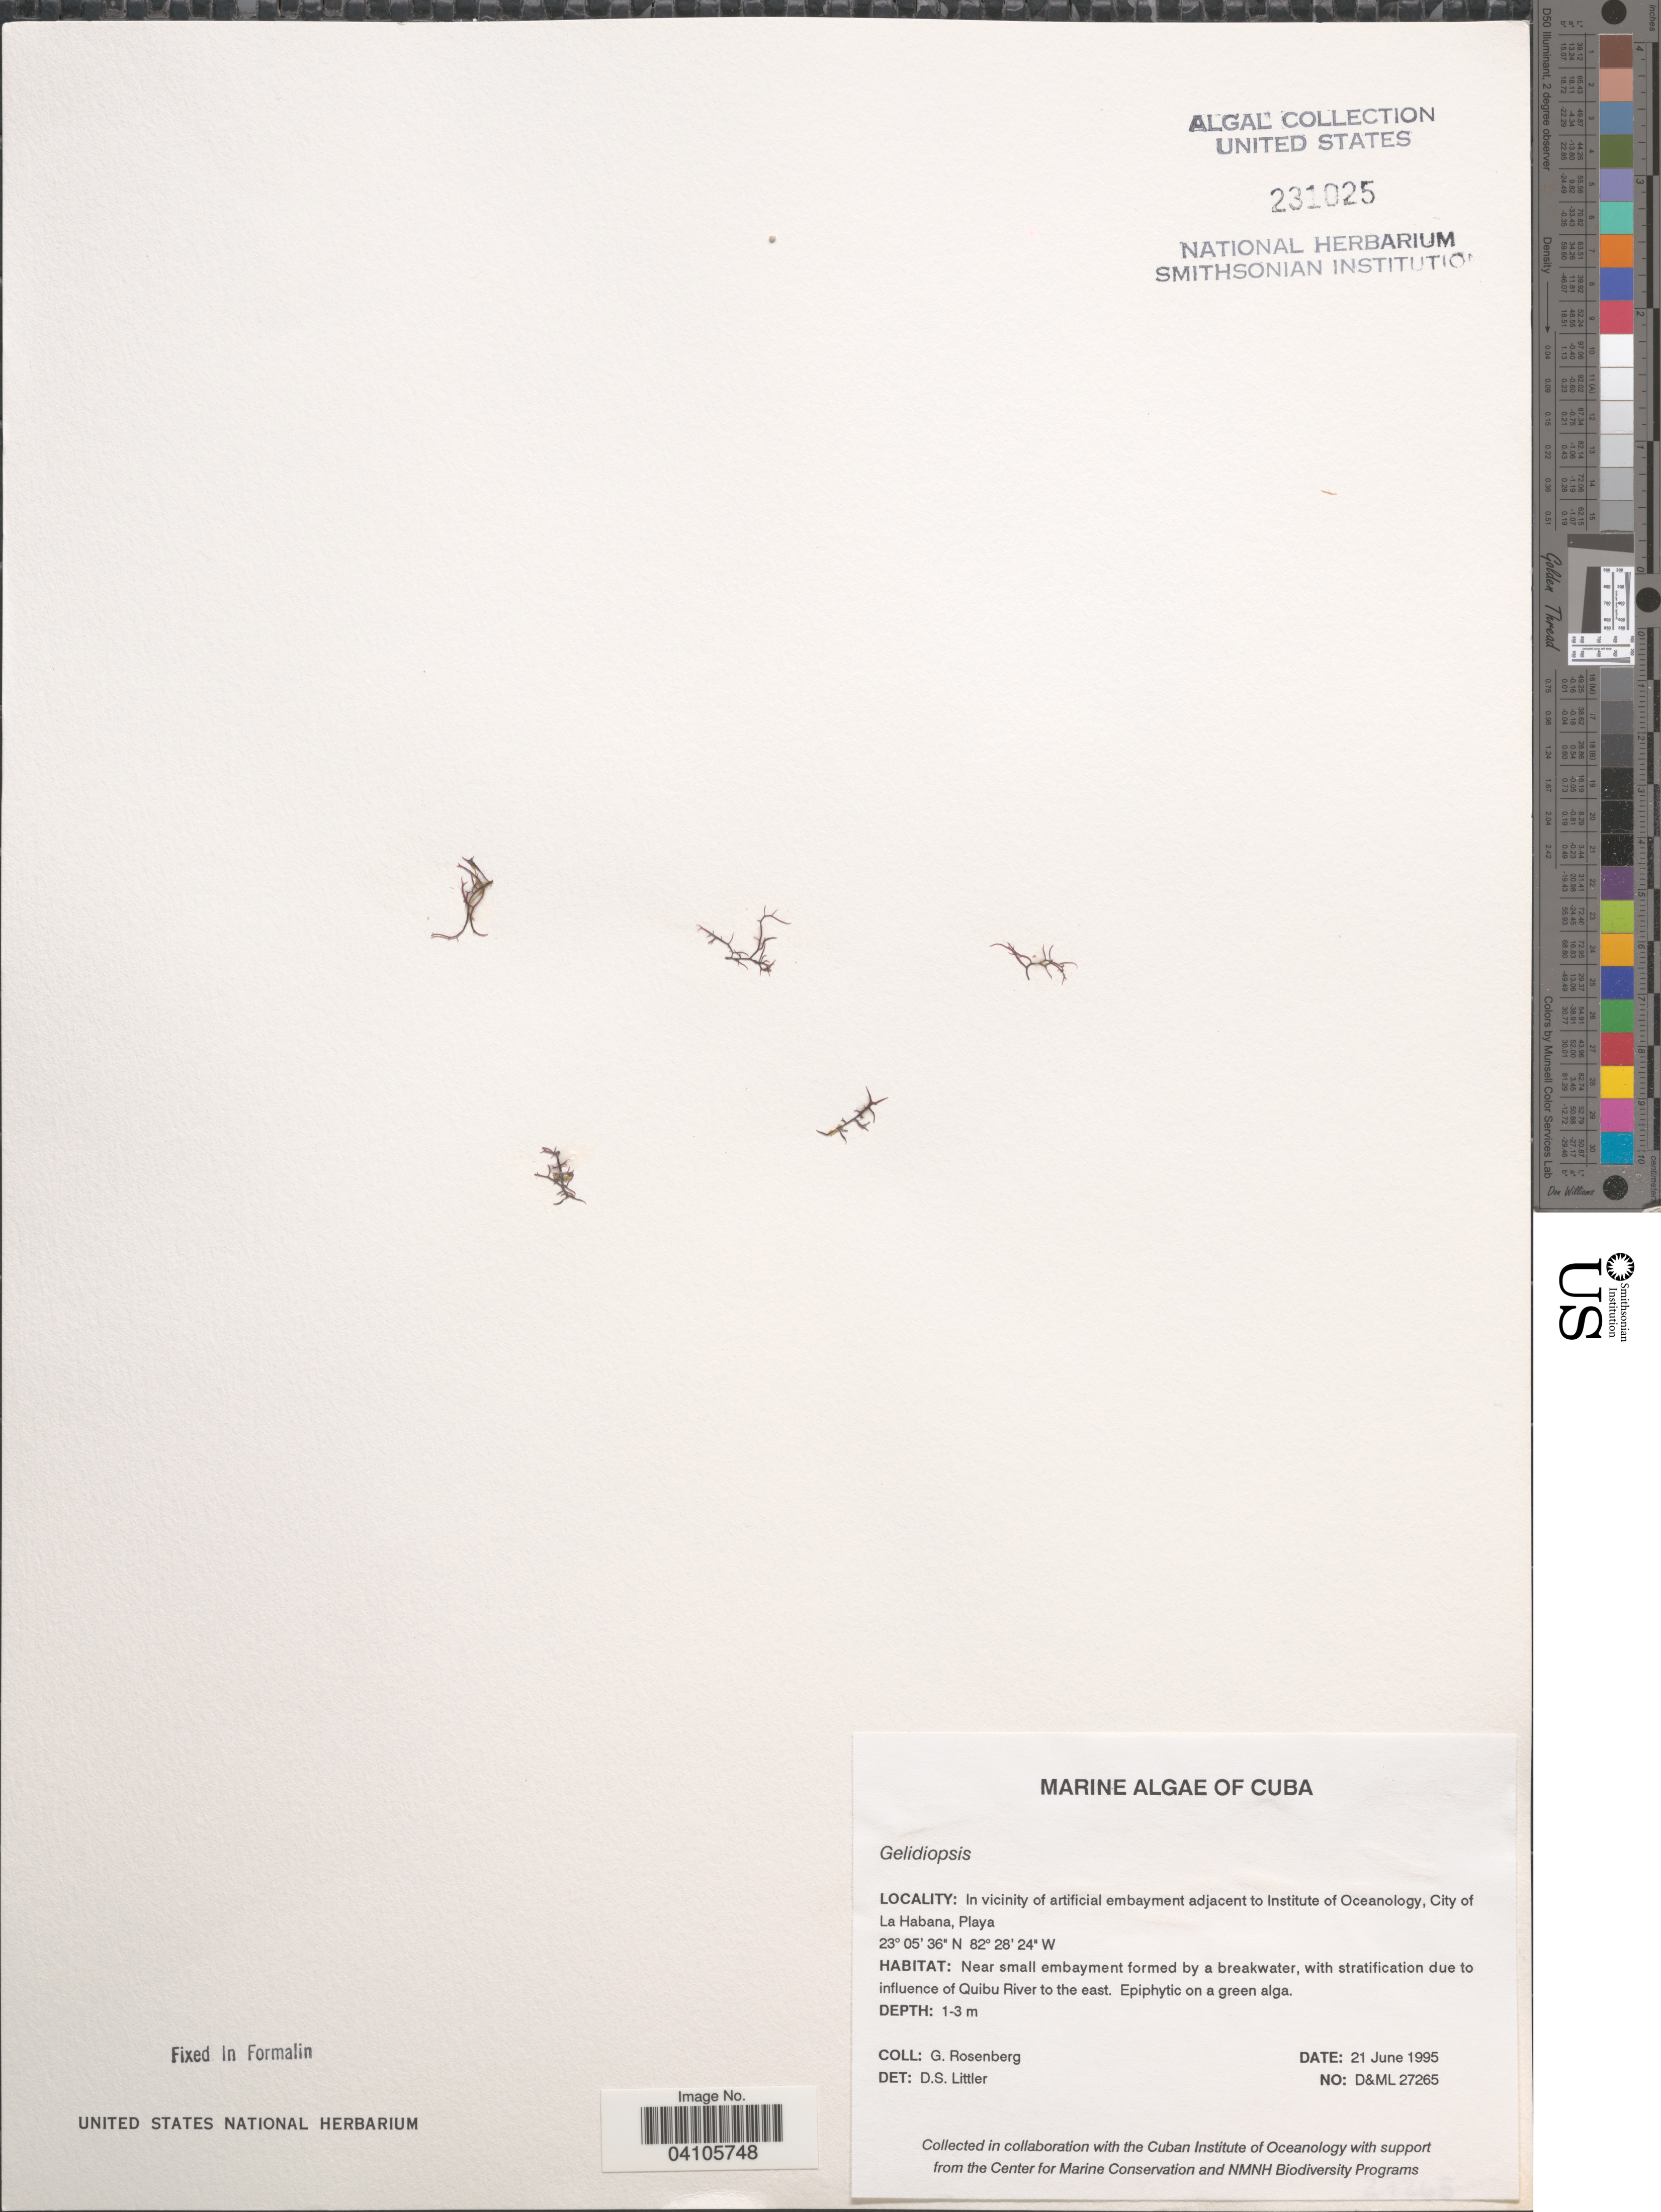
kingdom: Plantae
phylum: Rhodophyta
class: Florideophyceae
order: Rhodymeniales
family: Lomentariaceae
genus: Ceratodictyon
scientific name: Ceratodictyon sp.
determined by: Algae name updating Project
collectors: G. Rosenberg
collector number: D&ML27265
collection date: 1995-06-21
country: Cuba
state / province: La Habana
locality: In vicinity of artificial embayment adjacent to Institute of Oceanology, City of La Habana, Playa.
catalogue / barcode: US 231025